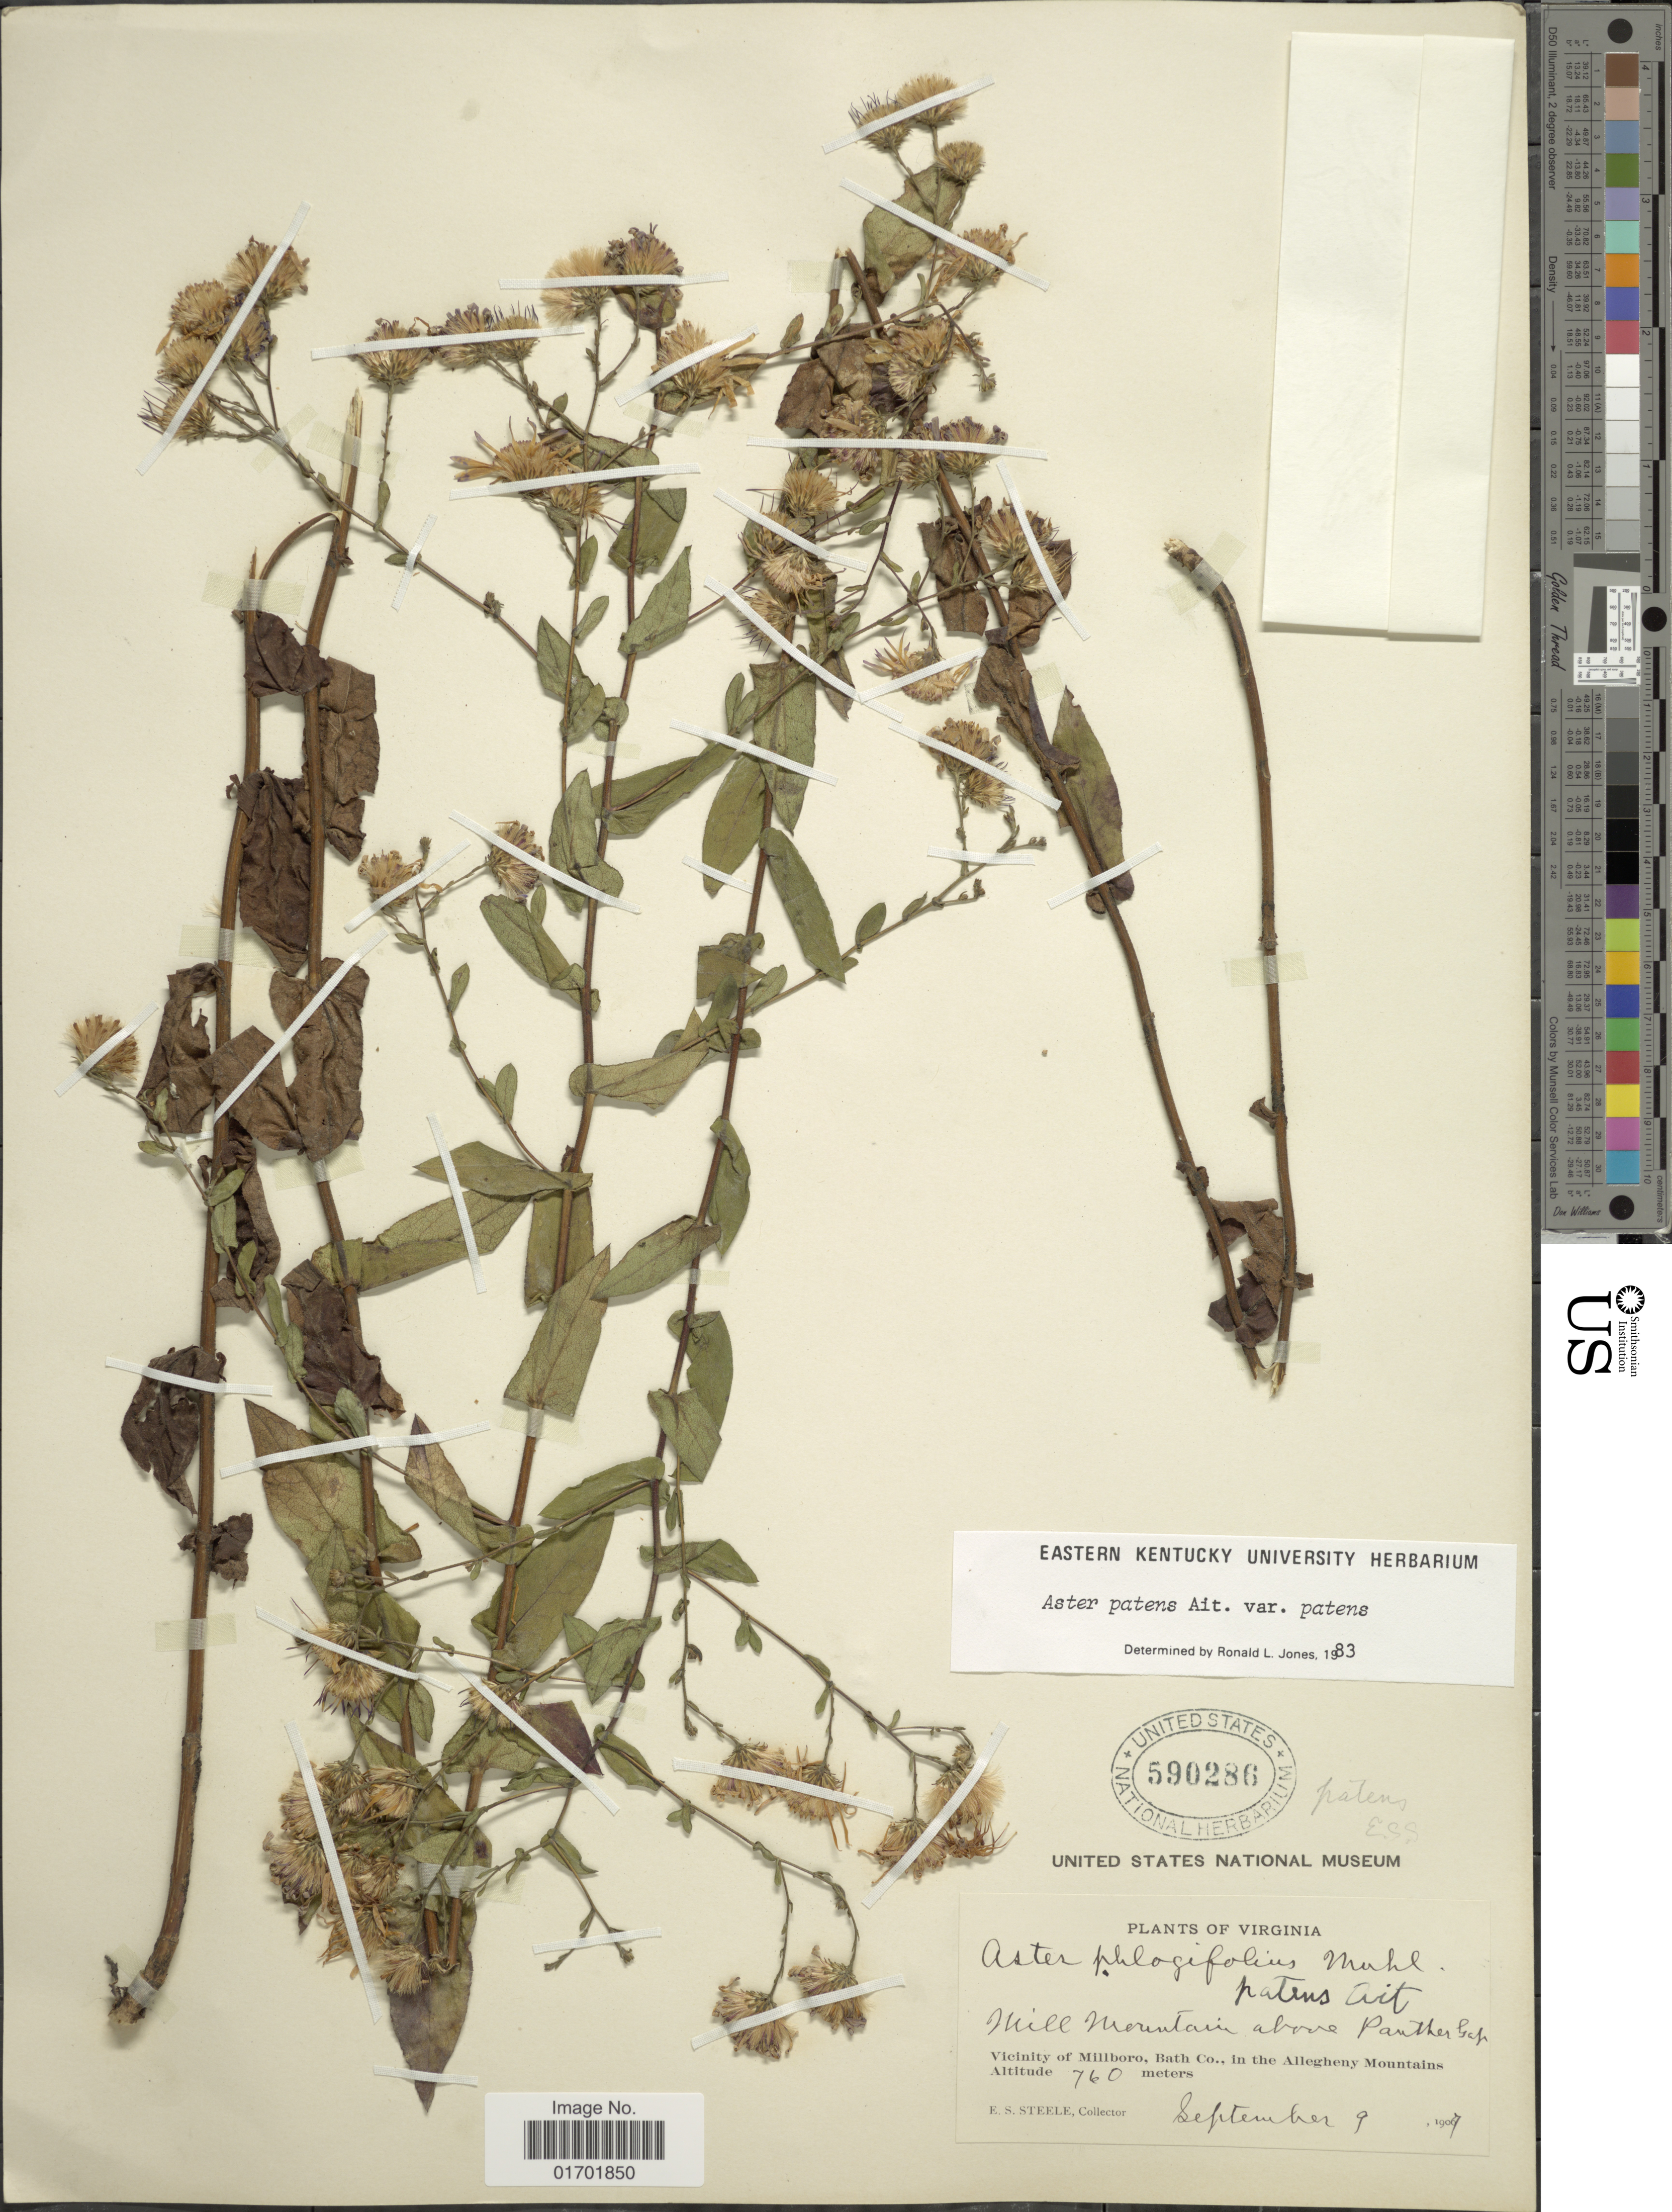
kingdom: Plantae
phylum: Tracheophyta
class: Magnoliopsida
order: Asterales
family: Asteraceae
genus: Symphyotrichum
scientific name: Symphyotrichum patens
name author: (Aiton) G.L. Nesom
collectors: E. Steele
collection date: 1907-09-09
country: United States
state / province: Virginia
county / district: Bath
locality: Mill mountain above Panther Gap, vicinity of Millboro, Bath Co., in the Allegheny Mountains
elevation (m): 760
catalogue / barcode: US 590286